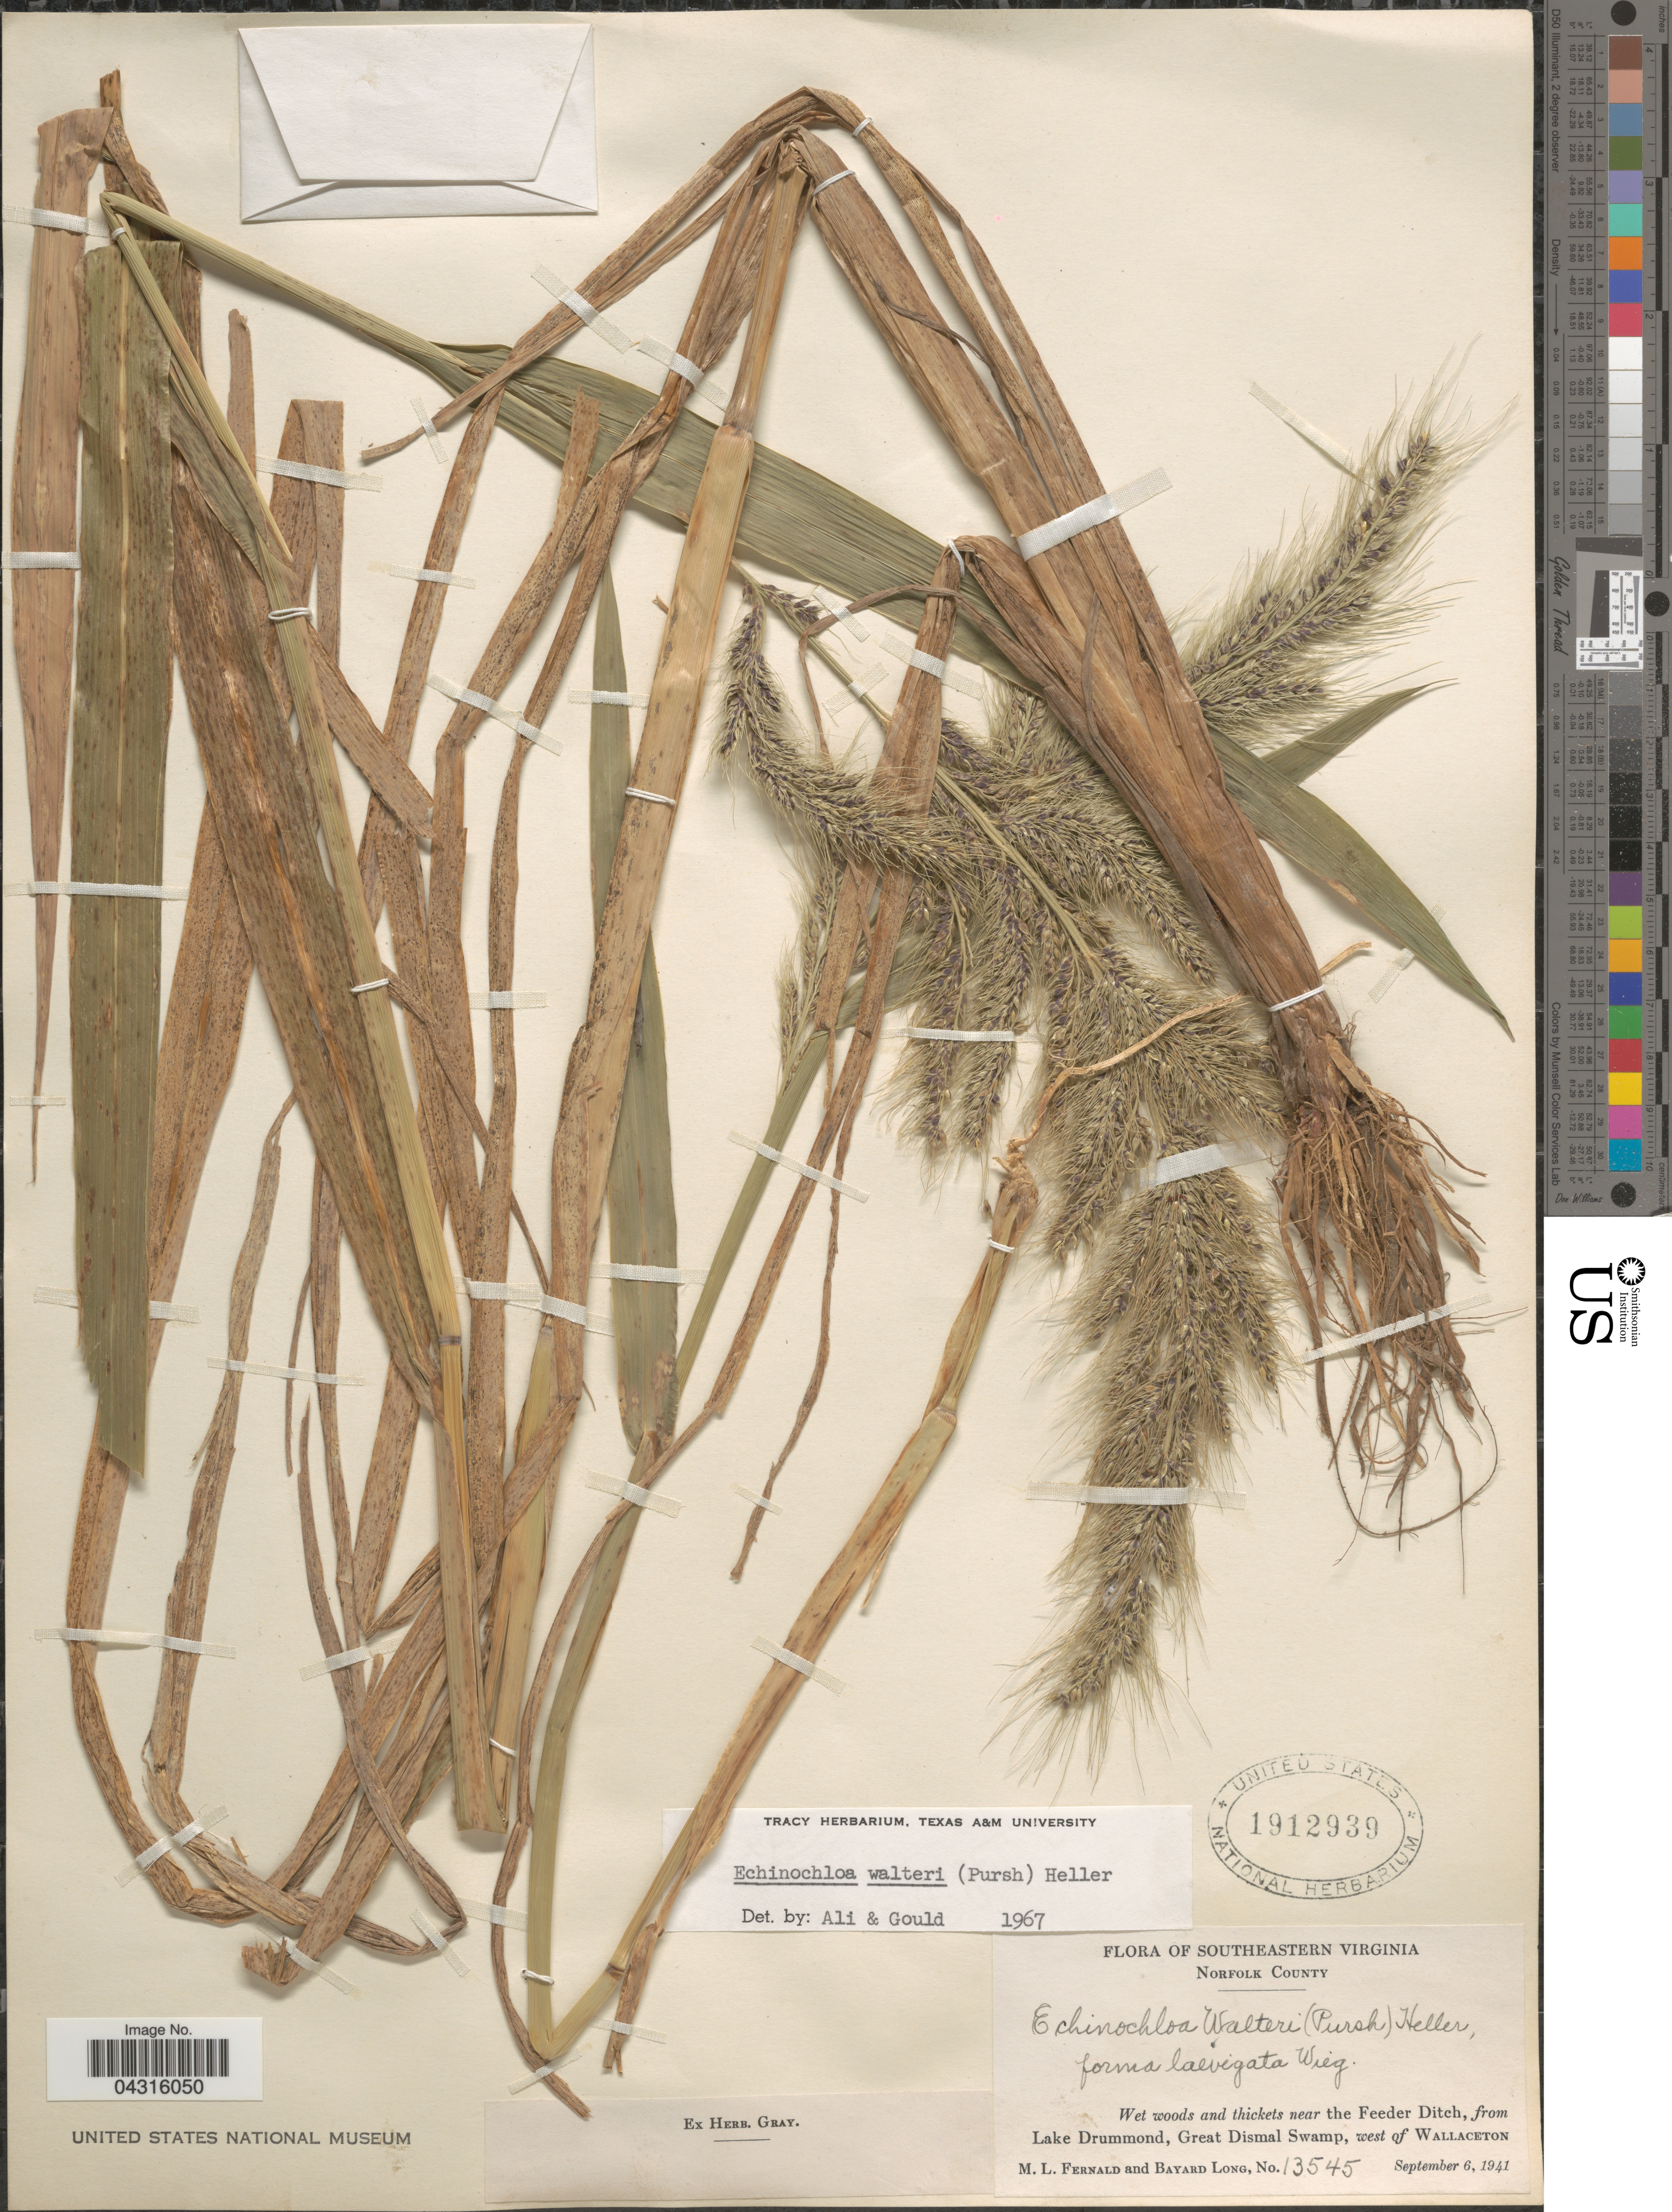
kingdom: Plantae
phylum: Tracheophyta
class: Liliopsida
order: Poales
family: Poaceae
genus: Echinochloa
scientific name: Echinochloa walteri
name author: (Pursh) A. Heller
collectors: M. L. Fernald & B. Long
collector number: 13545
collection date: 1941-09-06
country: United States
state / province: Virginia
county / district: City of Norfolk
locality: Southeastern Virginia. Norfolk County. Wet woods and thickets near the Feeder Ditch, from Lake Drummond, Great Dismal Swamp, west of Wallaceton.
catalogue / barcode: US 1912939